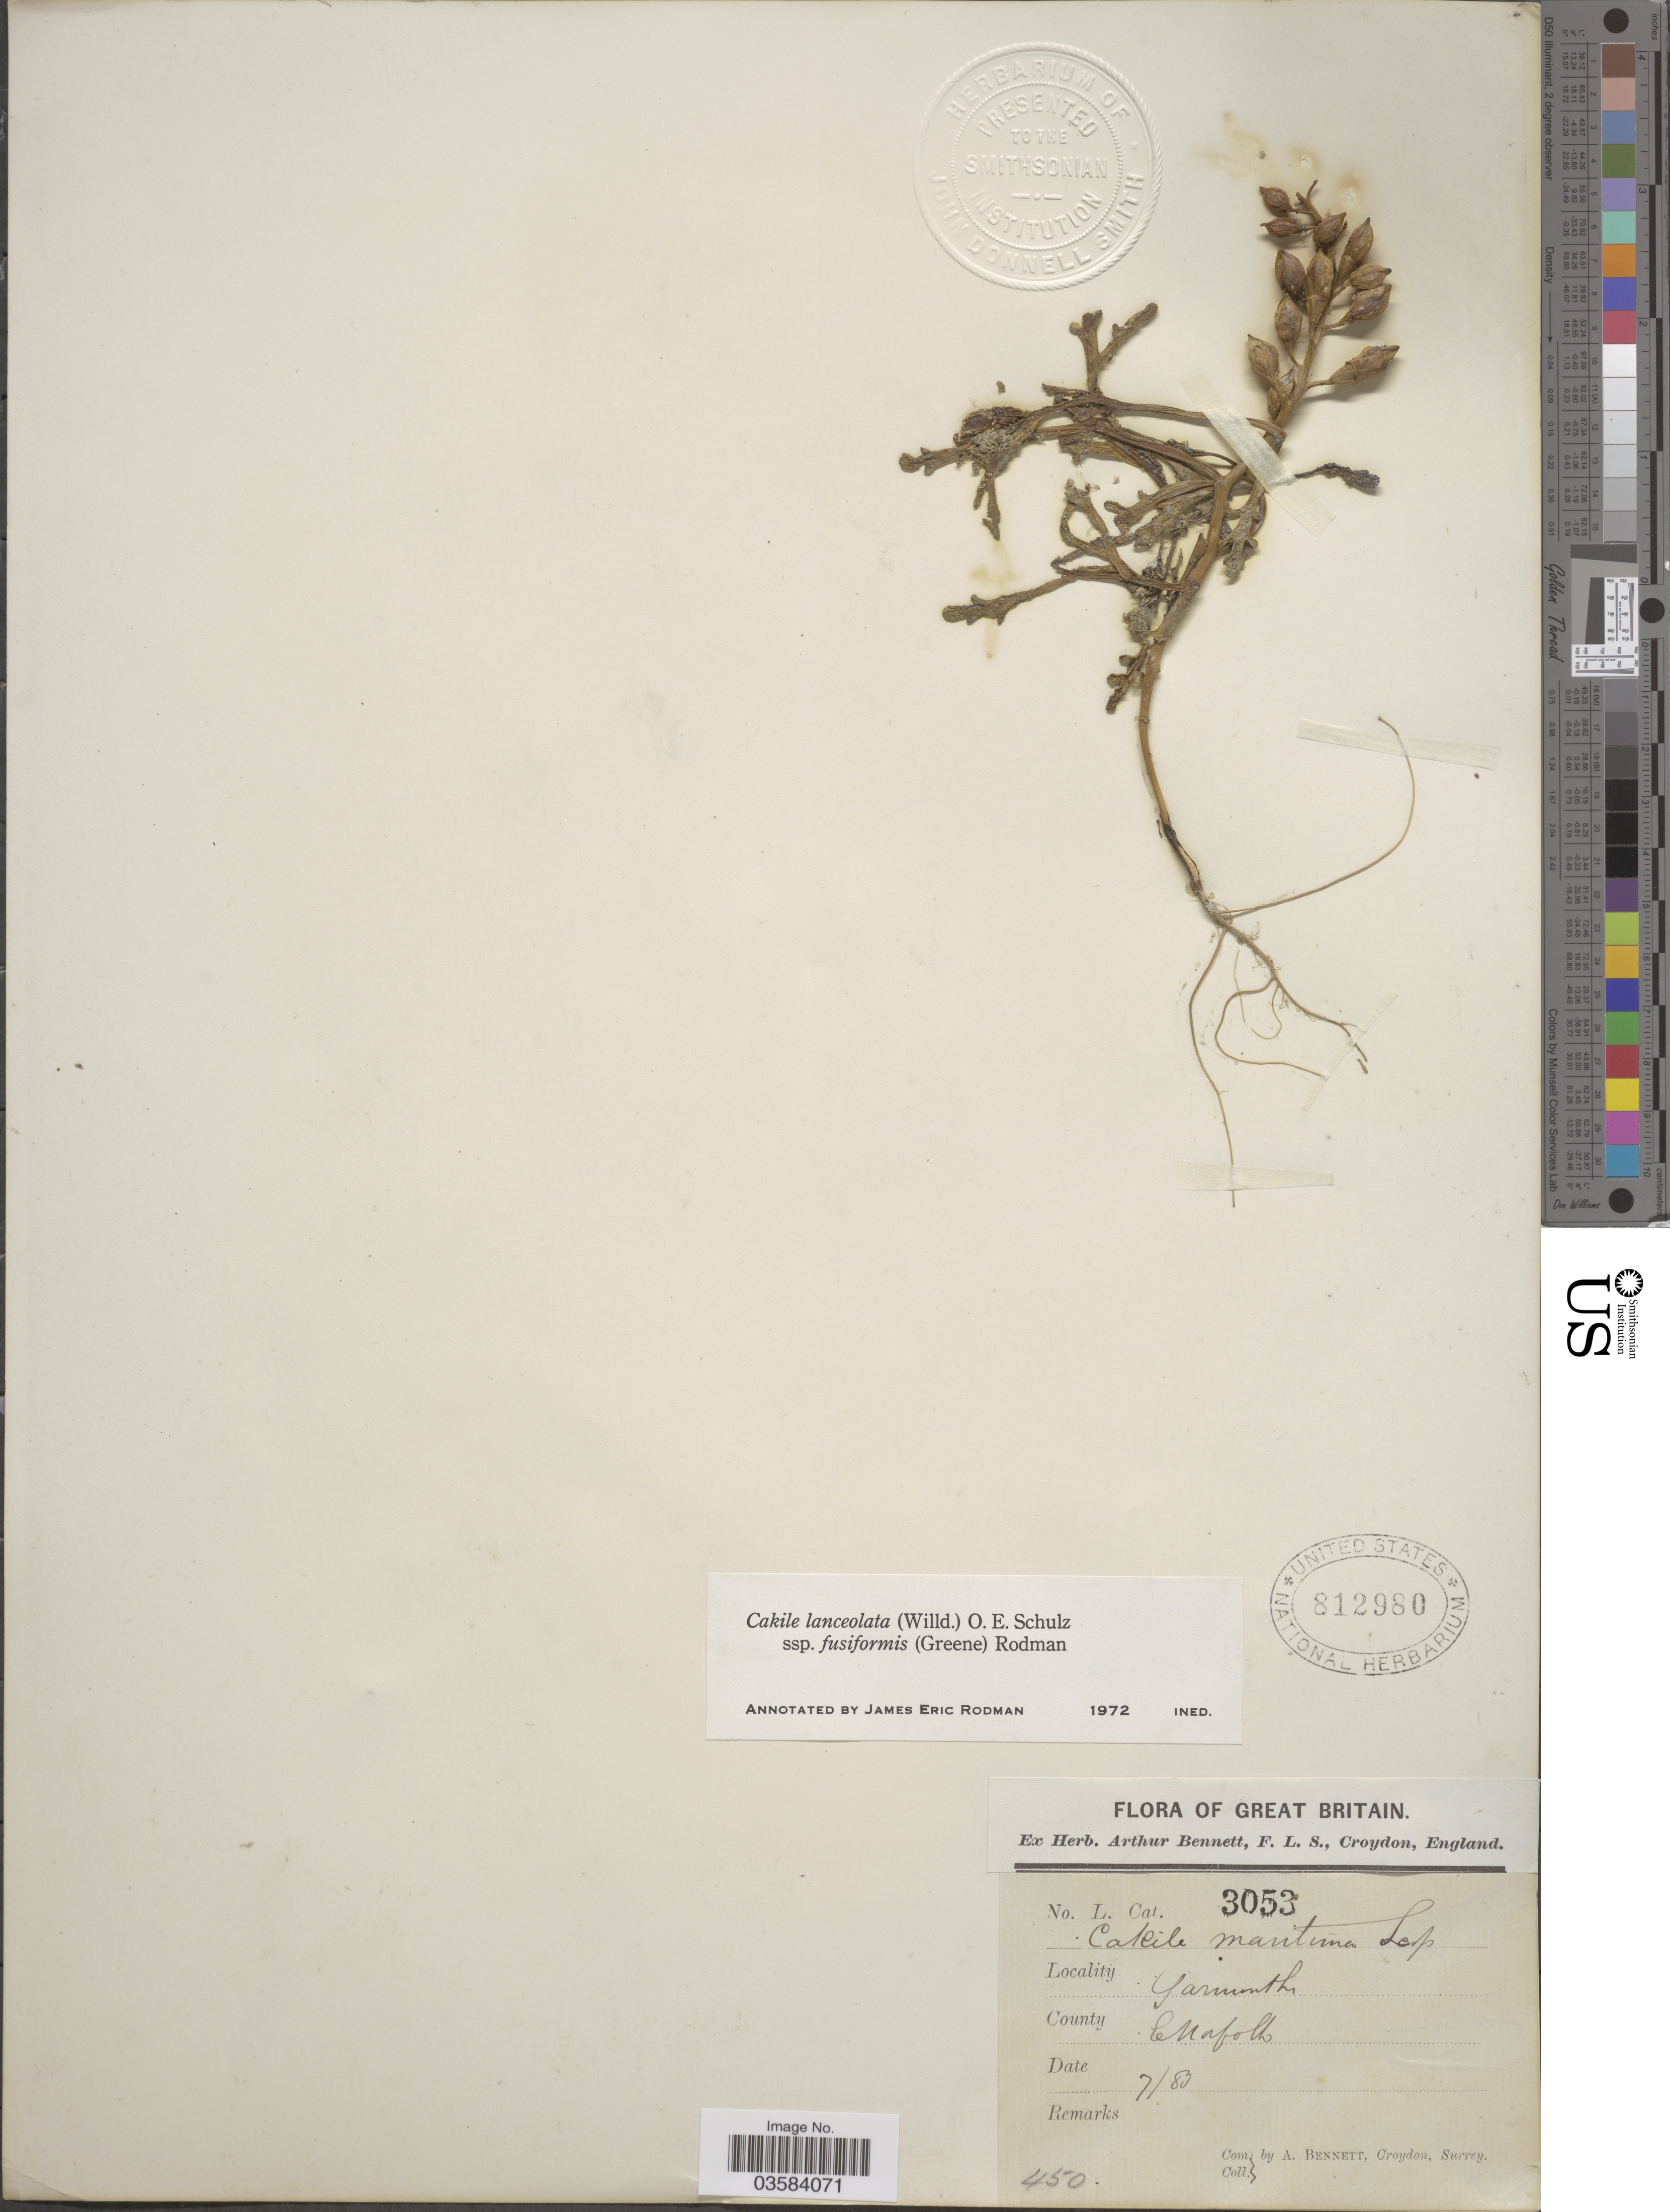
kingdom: Plantae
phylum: Tracheophyta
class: Magnoliopsida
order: Brassicales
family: Brassicaceae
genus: Cakile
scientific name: Cakile lanceolata subsp. fusiformis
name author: (Greene) Rodman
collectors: A. Bennett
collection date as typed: Transcribed d/m/y: /7/83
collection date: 1883-07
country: United Kingdom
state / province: England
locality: Great Britain. Yarmouth. County E. Norfolk.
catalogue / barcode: US 812980